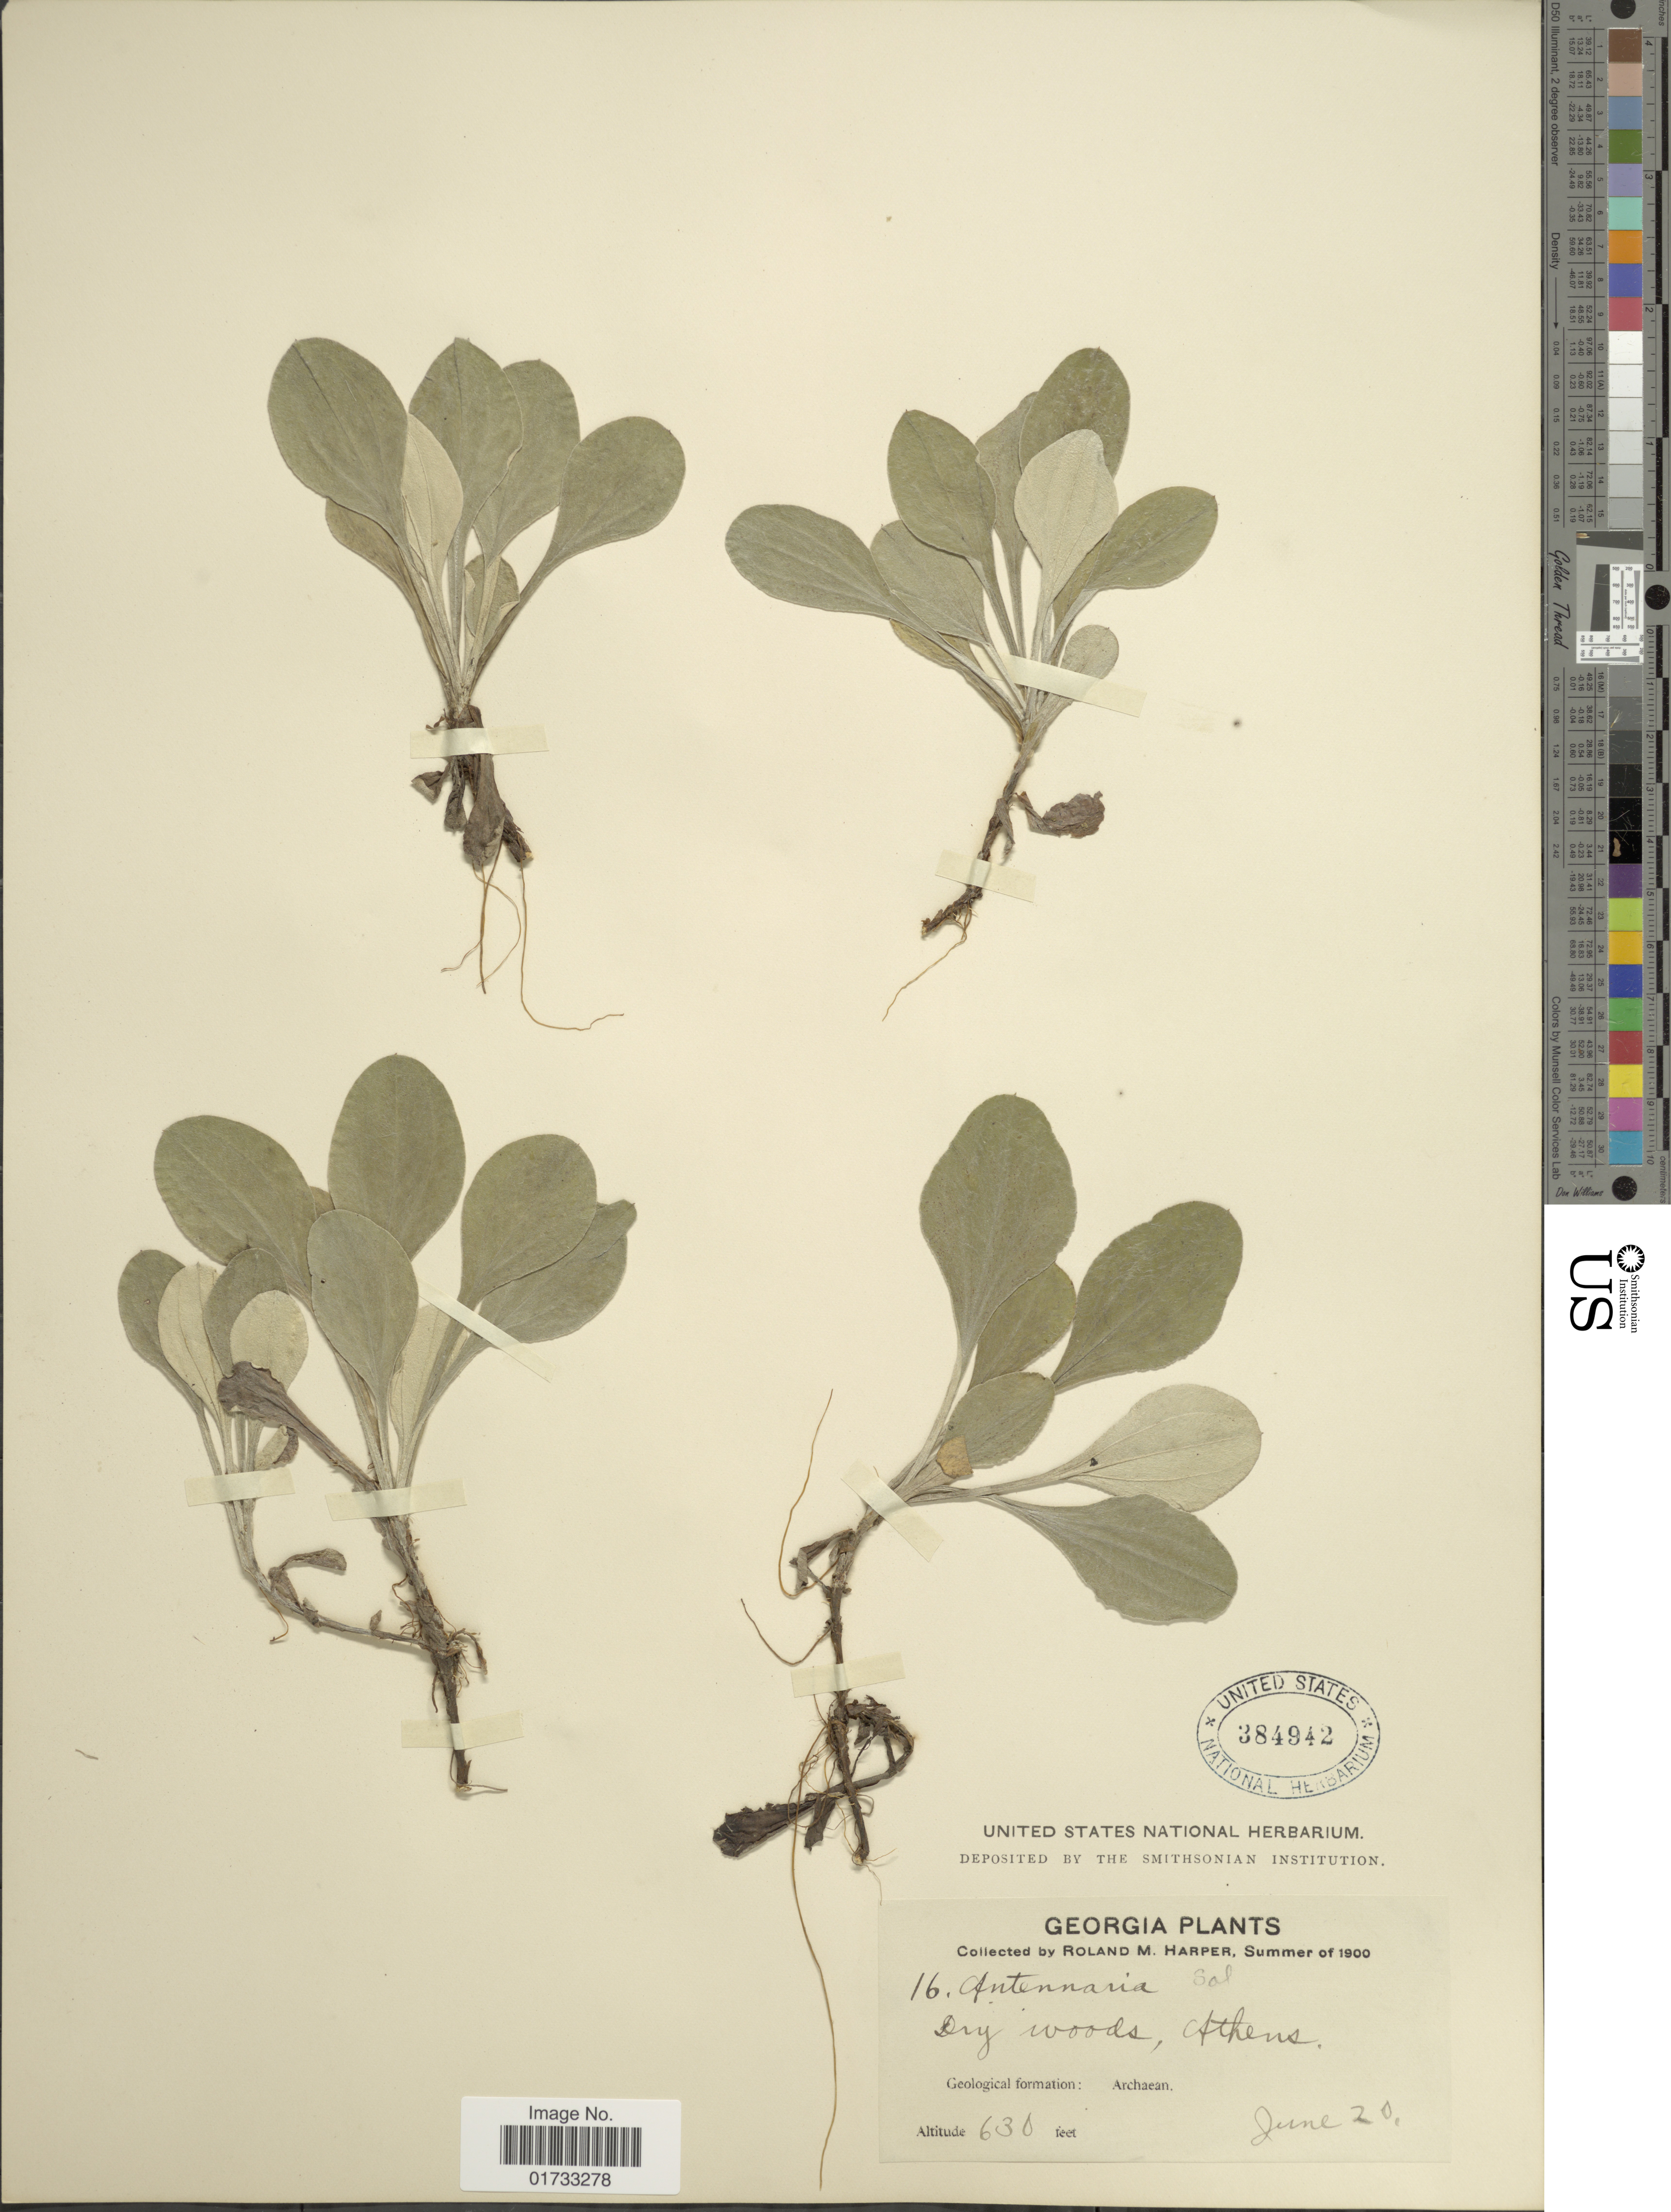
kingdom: Plantae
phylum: Tracheophyta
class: Magnoliopsida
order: Asterales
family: Asteraceae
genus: Antennaria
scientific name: Antennaria solitaria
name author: Rydb.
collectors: R. M. Harper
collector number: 16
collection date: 1900-06-20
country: United States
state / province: Georgia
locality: Dry woods, Athens, Archaean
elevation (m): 192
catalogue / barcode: US 384942